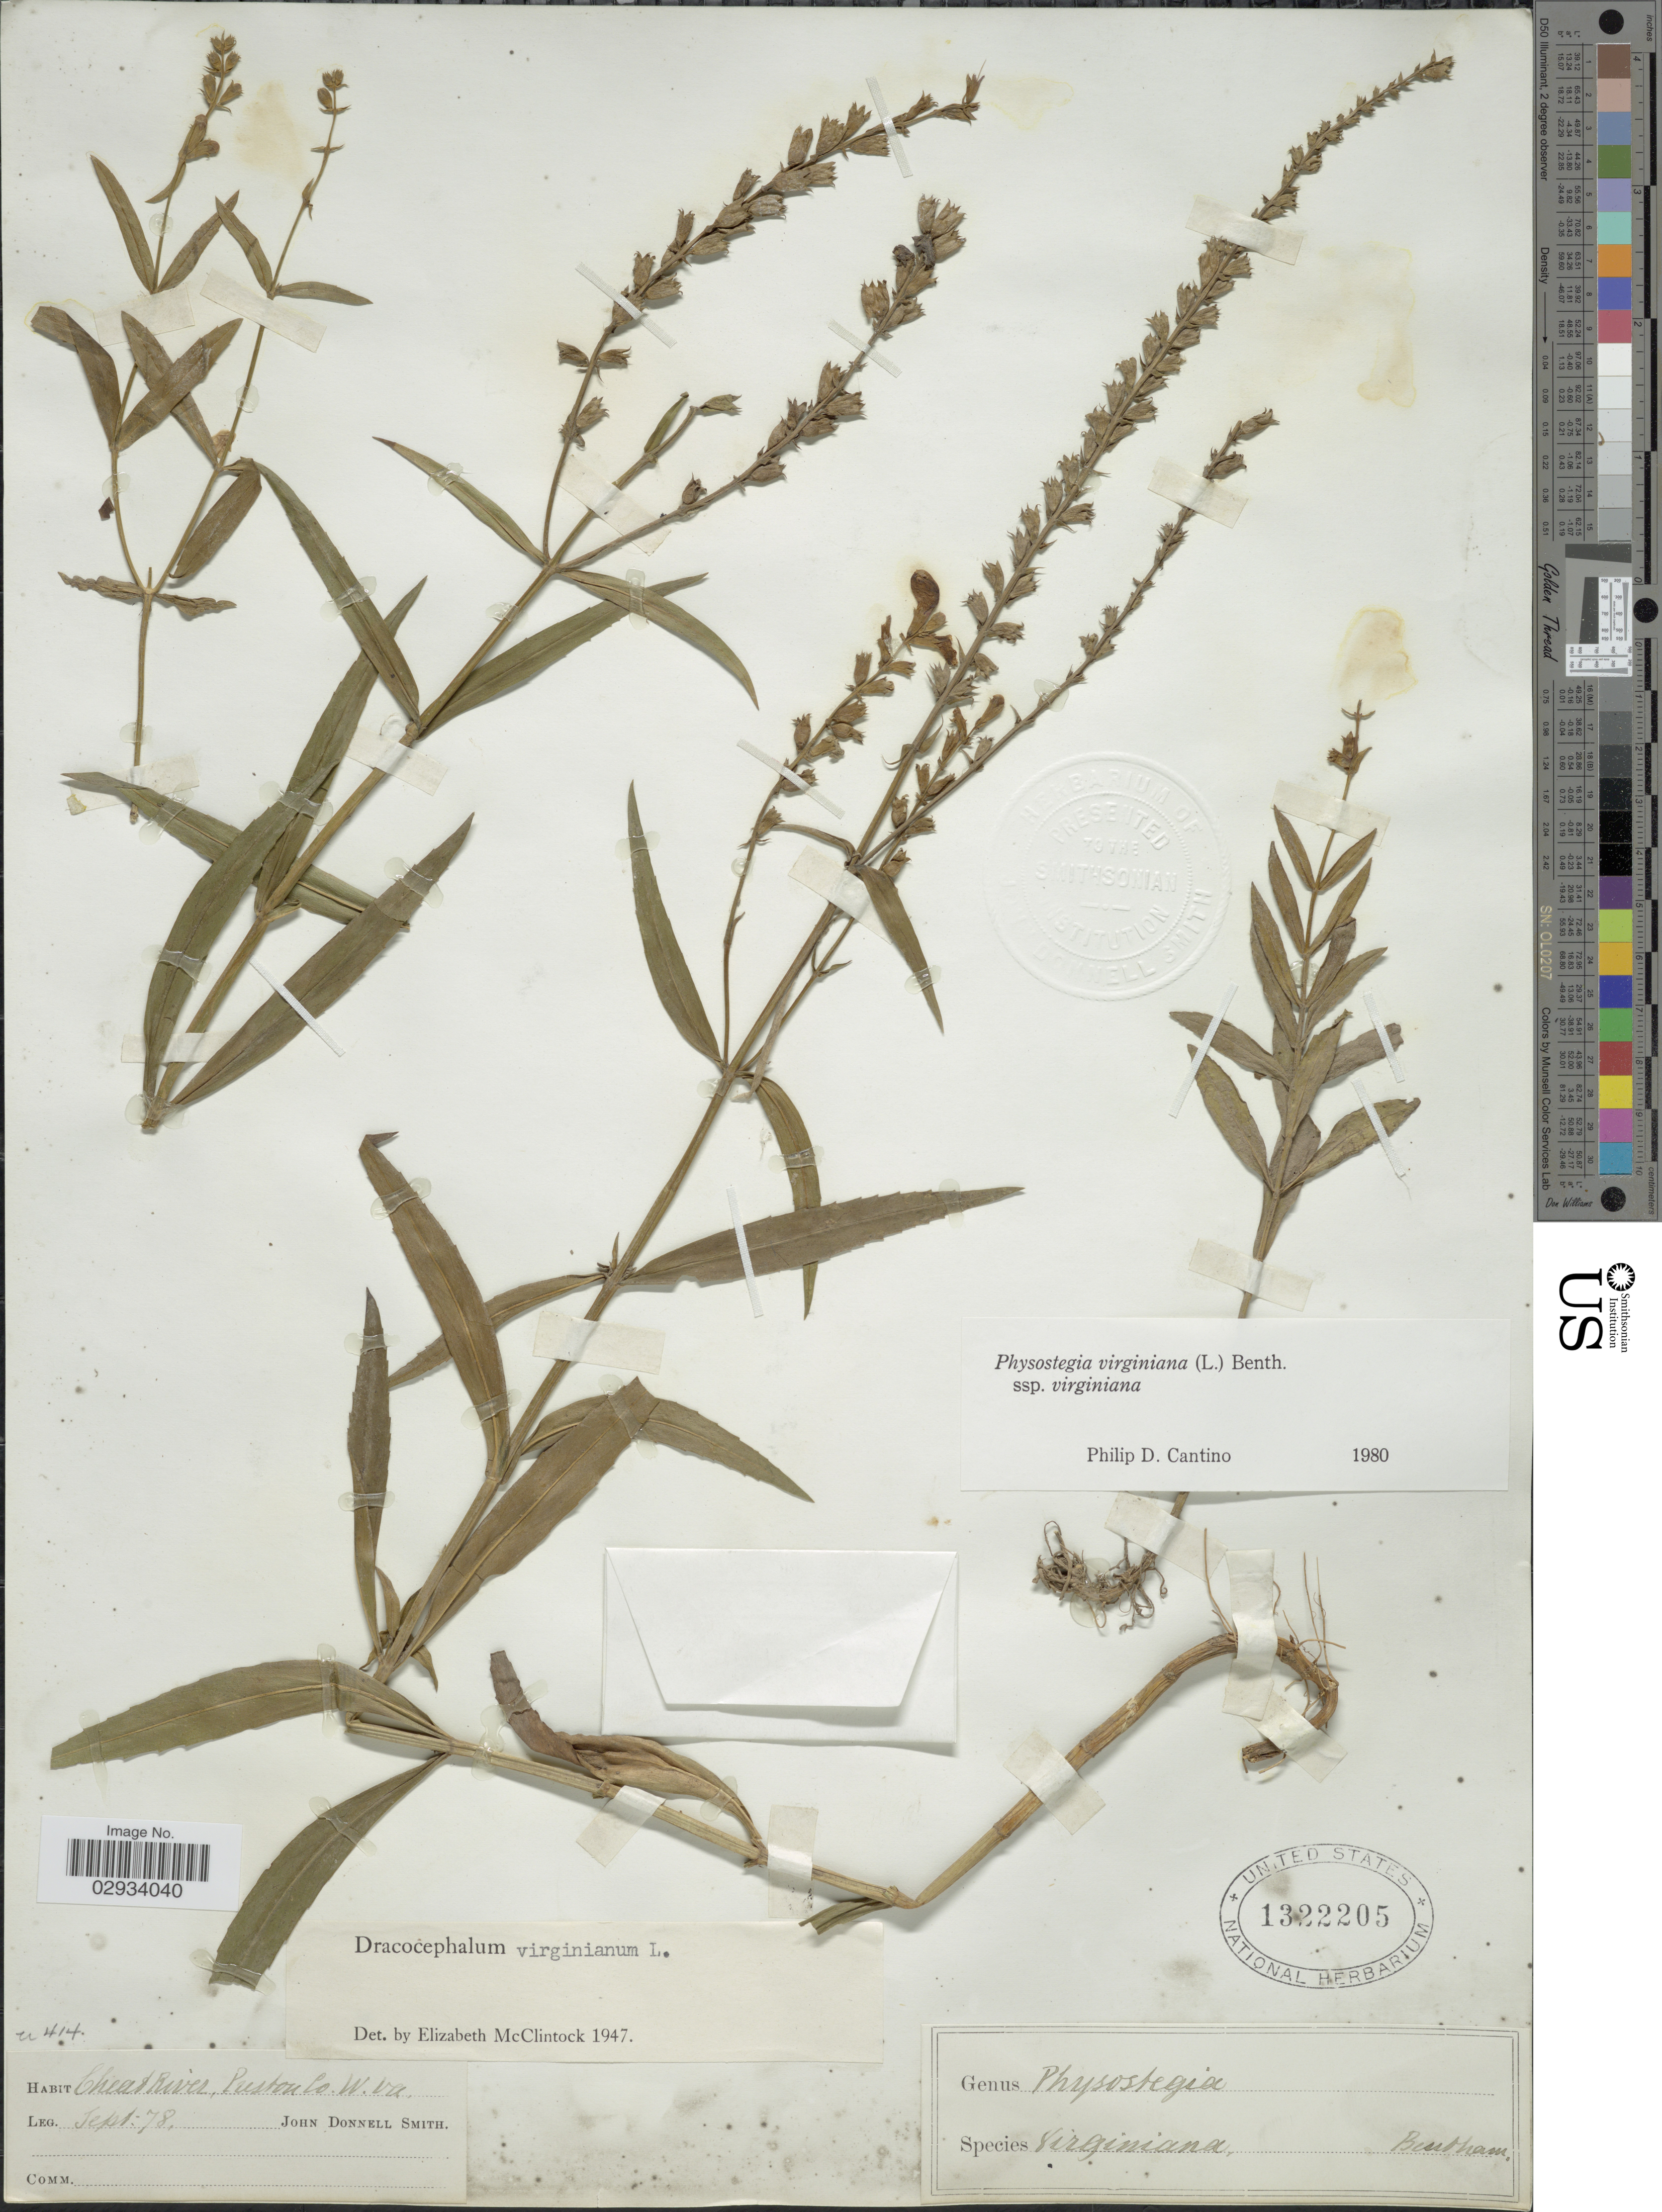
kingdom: Plantae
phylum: Tracheophyta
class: Magnoliopsida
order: Lamiales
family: Lamiaceae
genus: Physostegia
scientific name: Physostegia virginiana subsp. virginiana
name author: (L.) Benth.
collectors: J. Donnell Smith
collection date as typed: Transcribed d/m/y: /9/78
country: United States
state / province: West Virginia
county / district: Preston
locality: Cheat River, Preston Co., W. Va.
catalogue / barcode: US 1322205